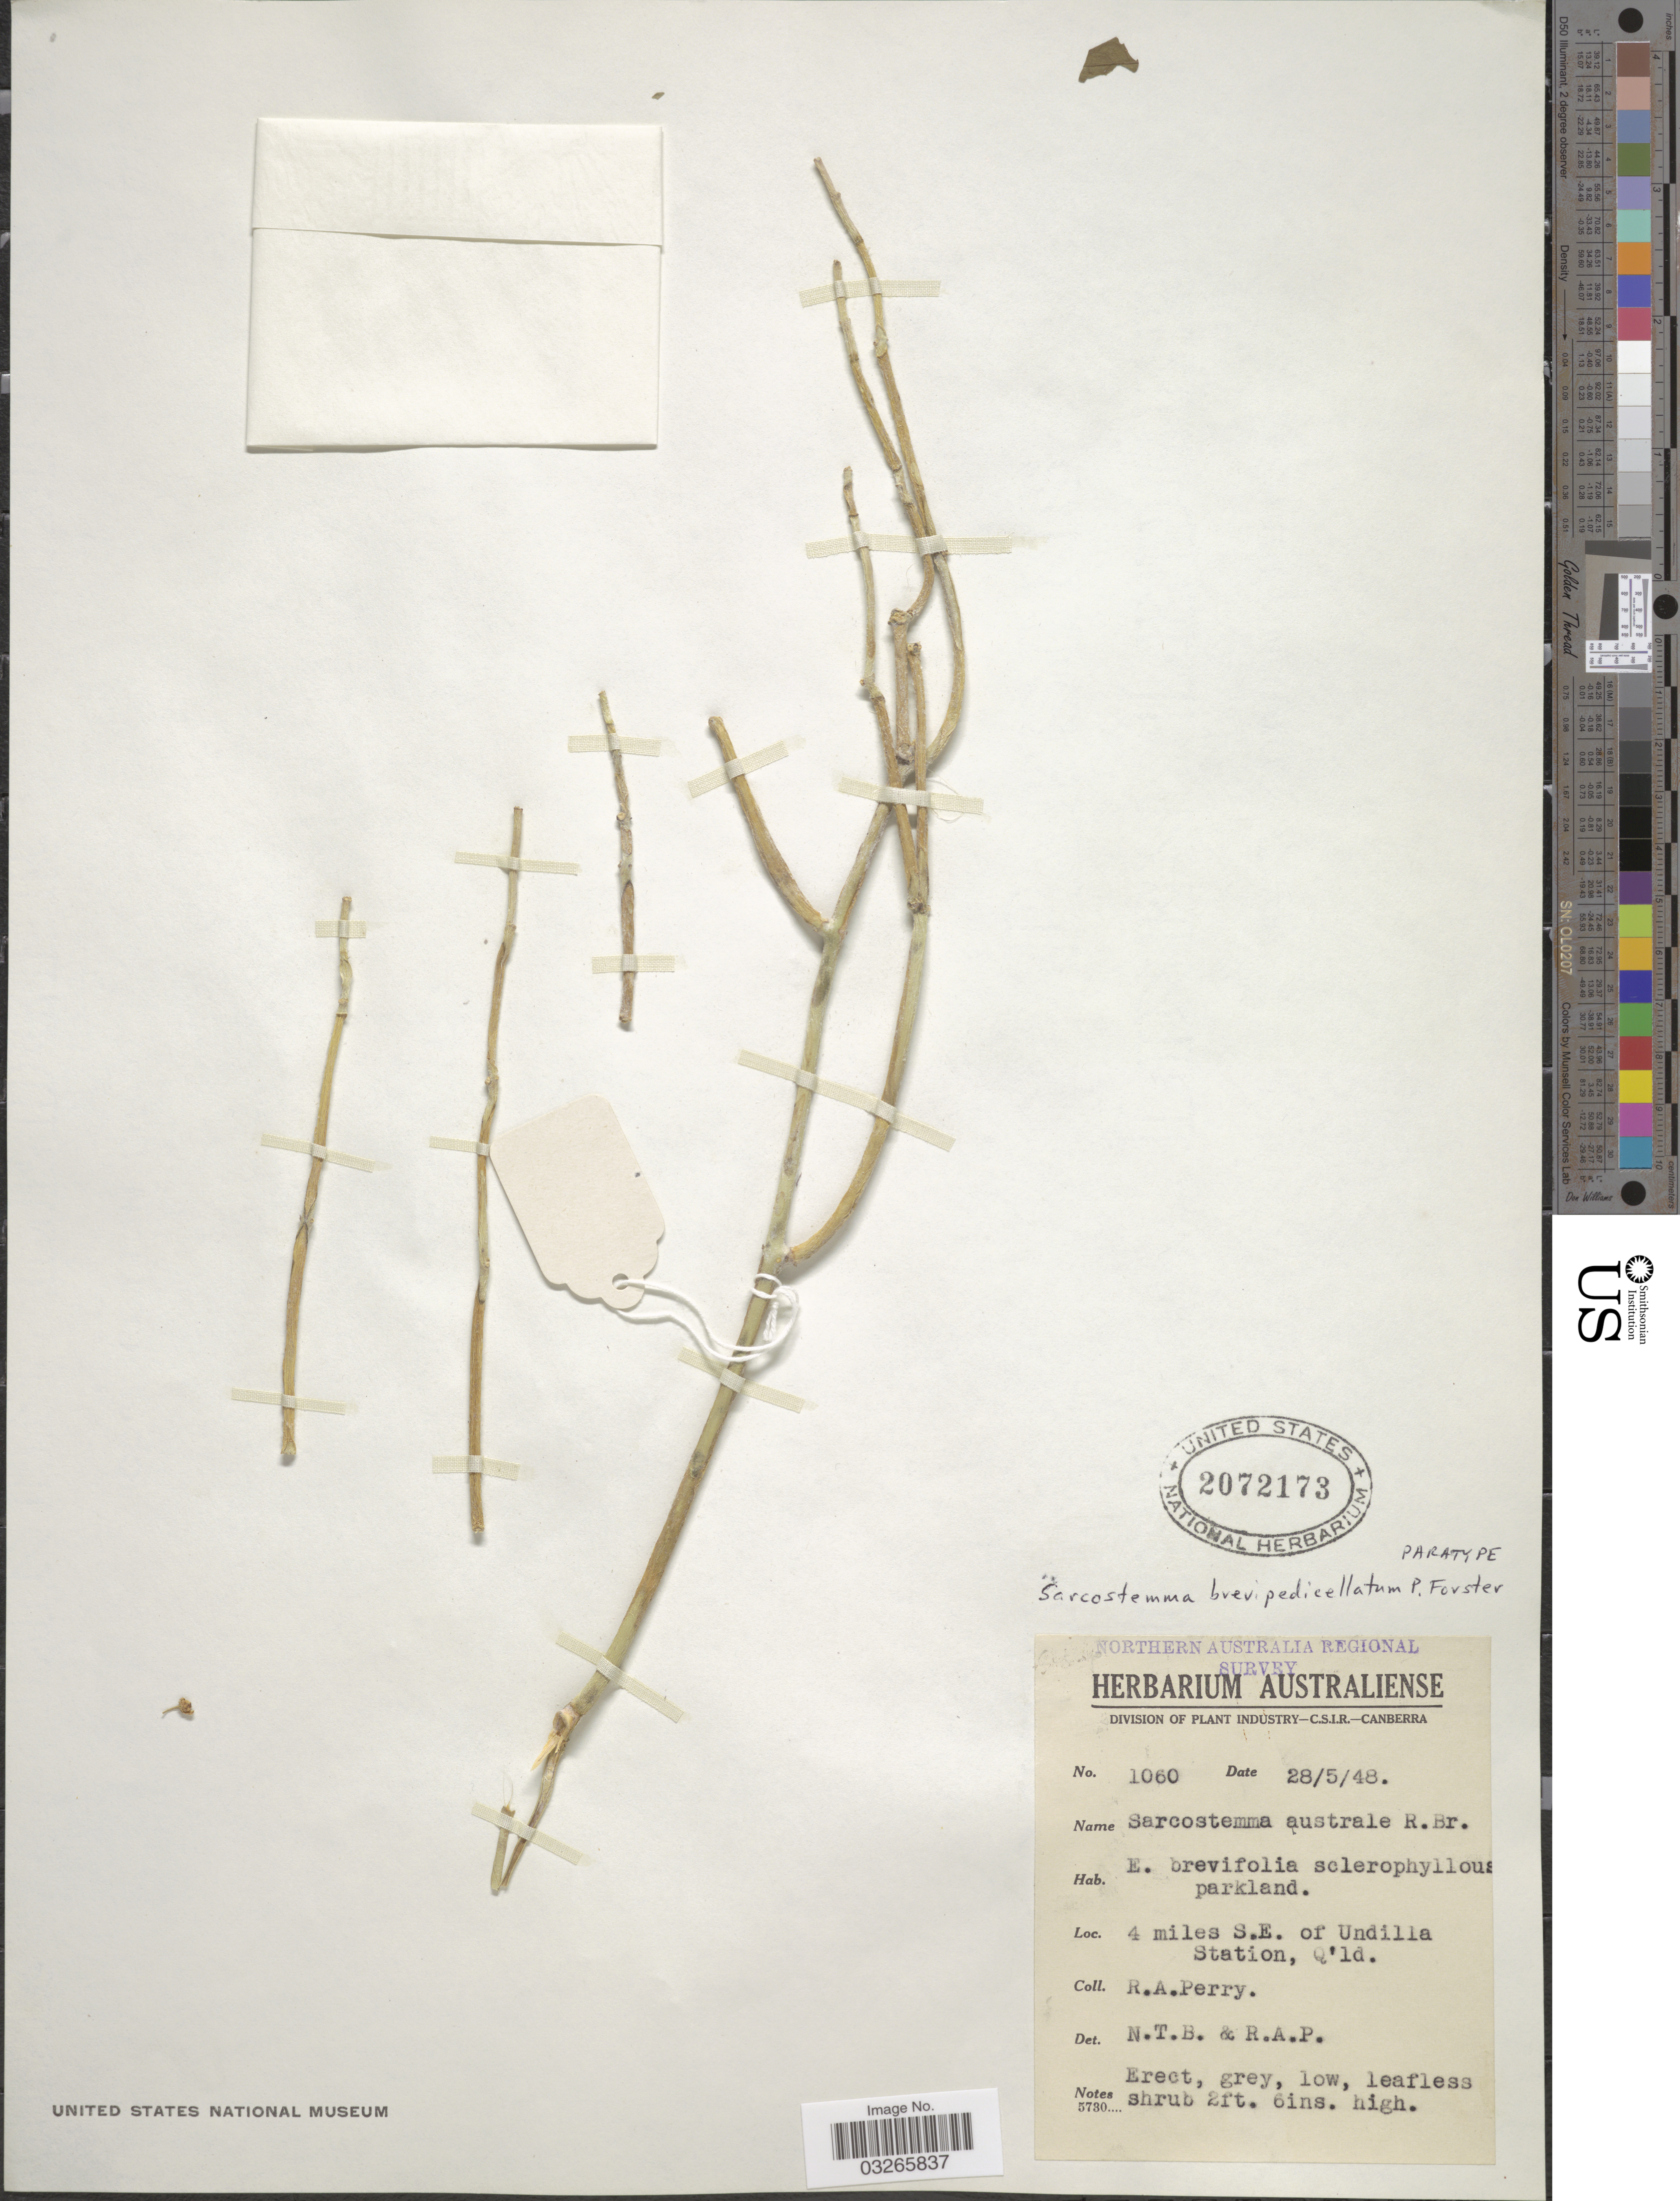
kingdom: Plantae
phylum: Tracheophyta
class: Magnoliopsida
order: Gentianales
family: Apocynaceae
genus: Sarcostemma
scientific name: Sarcostemma brevipedicellatum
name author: P.I. Forst.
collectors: Perry, R. A.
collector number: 1060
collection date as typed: Transcribed d/m/y: 28/5/48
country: Australia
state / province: Queensland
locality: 4 miles S.E. of Undilla Station.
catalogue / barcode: US 2072173